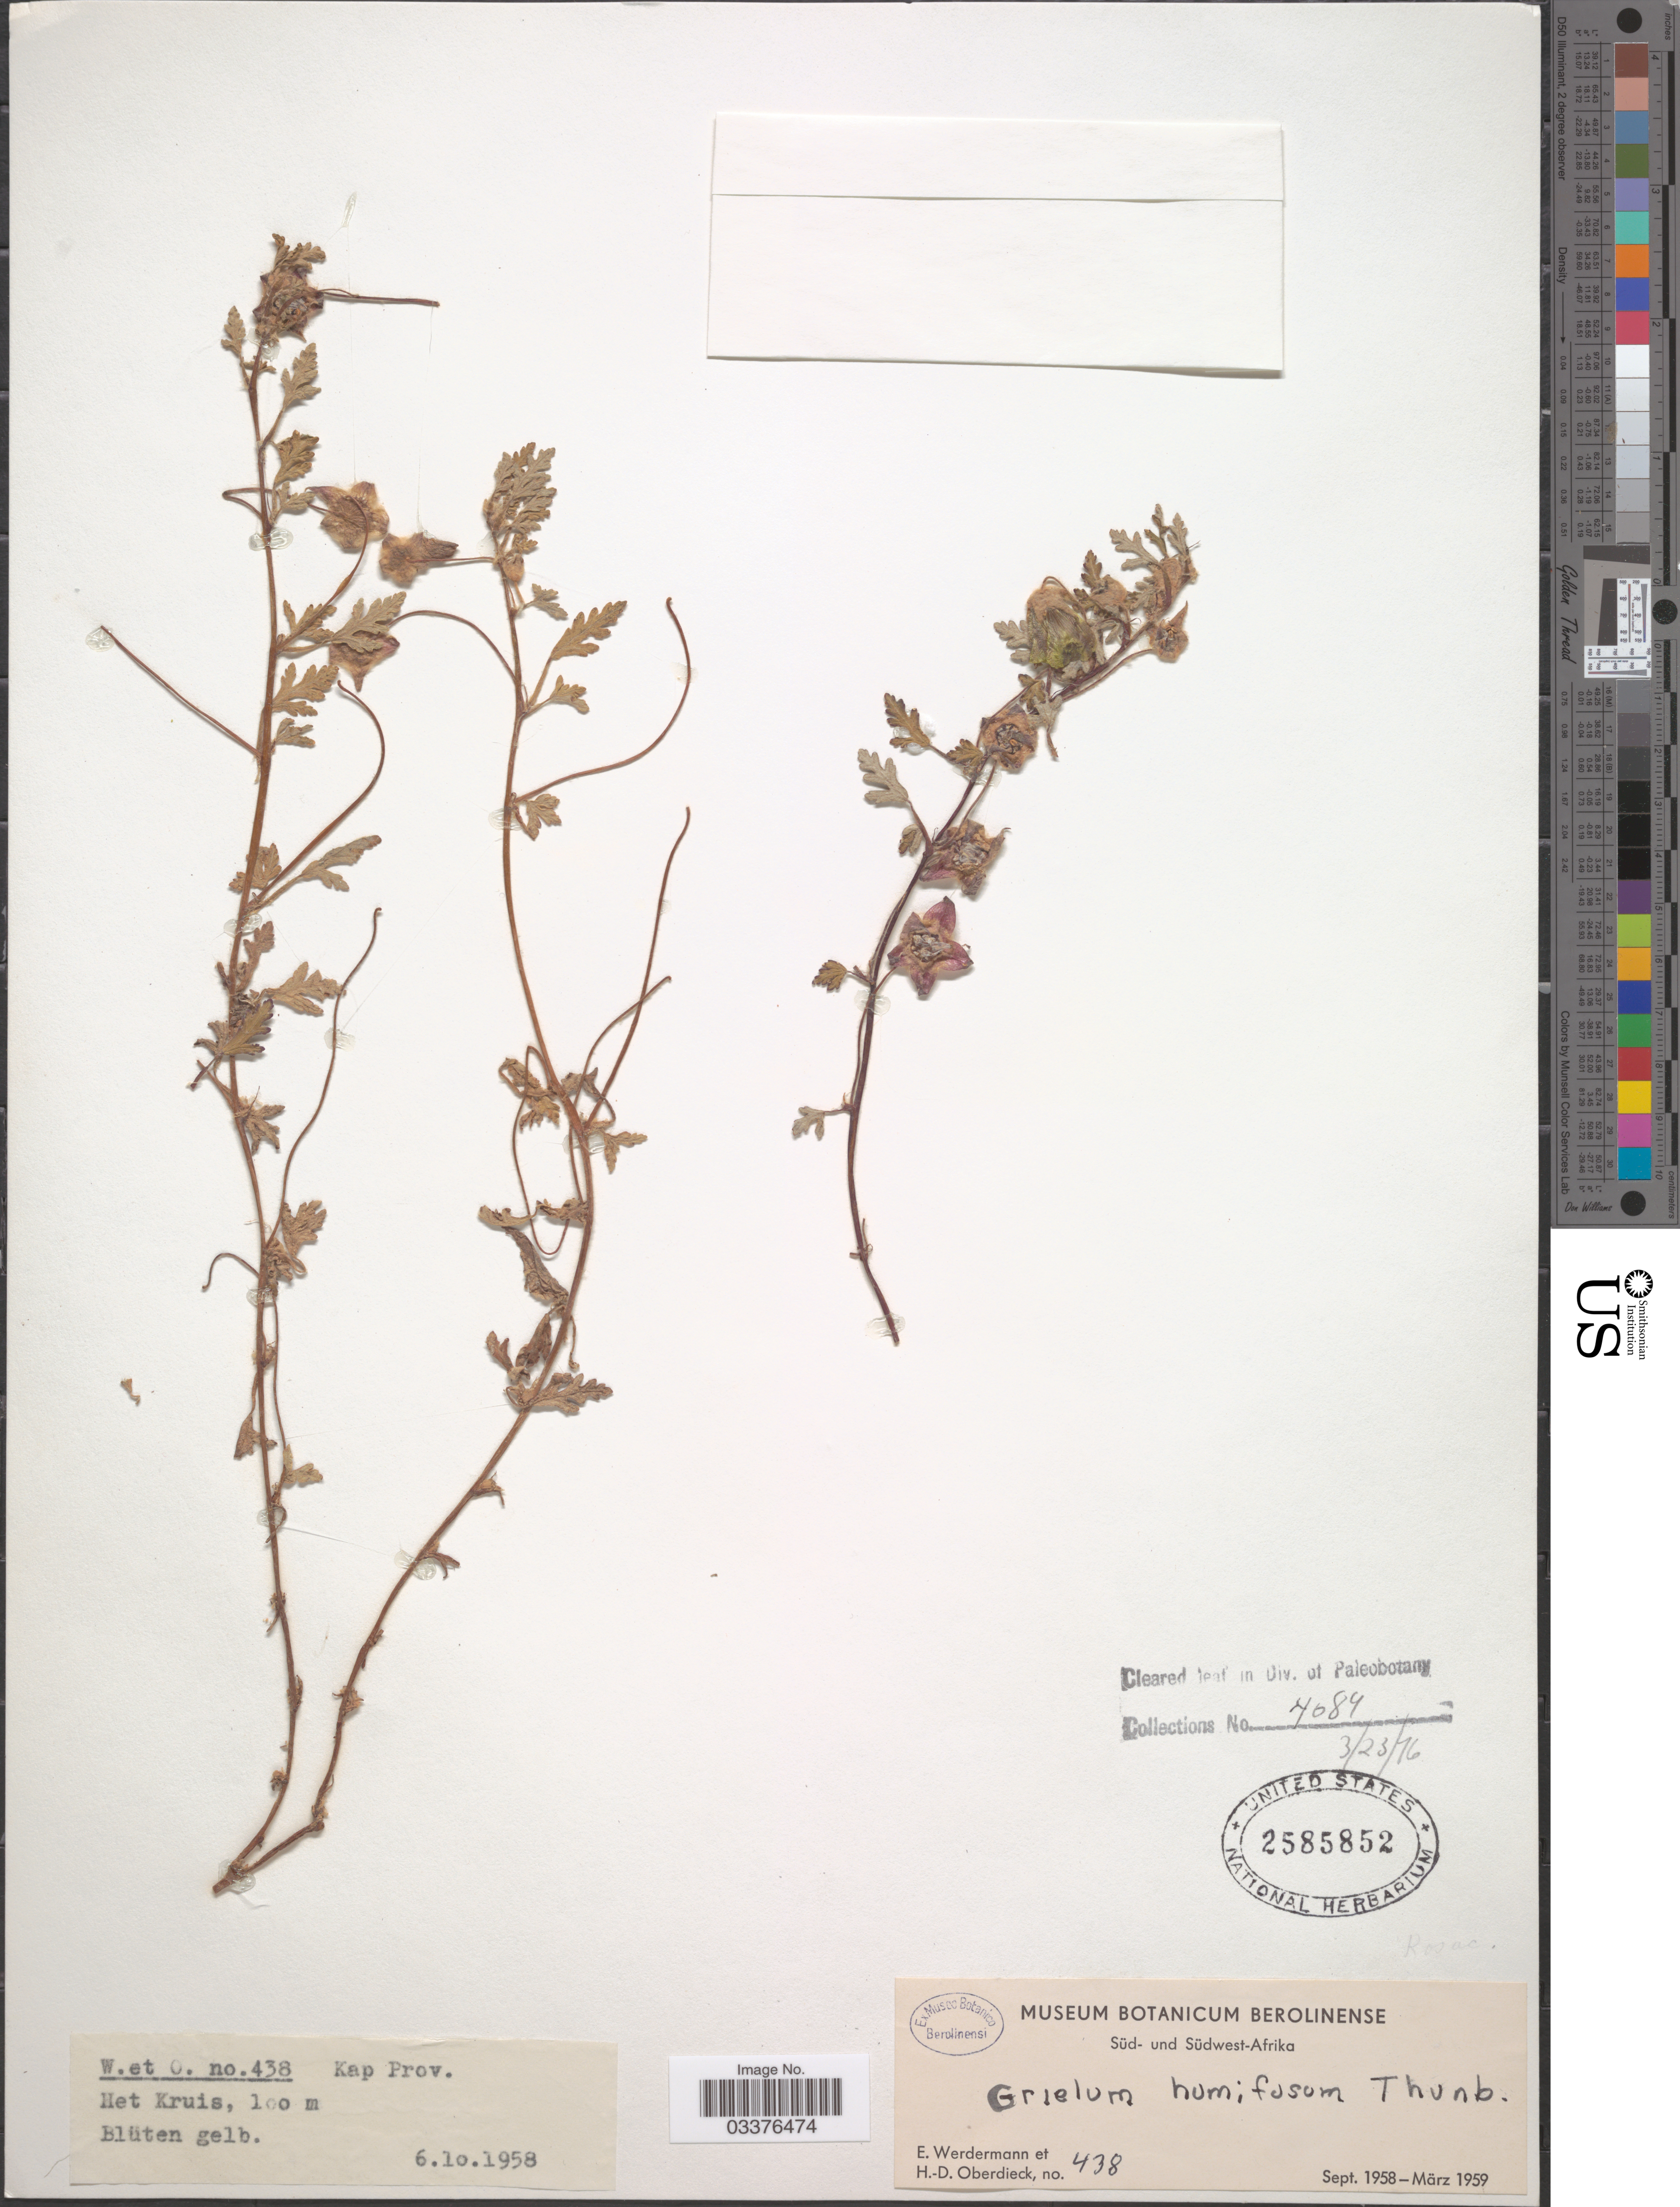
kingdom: Plantae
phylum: Tracheophyta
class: Magnoliopsida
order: Malvales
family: Neuradaceae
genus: Grielum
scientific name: Grielum humifusum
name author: Thunb.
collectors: E. Werdermann & H. Oberdieck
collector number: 438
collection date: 1958-10-06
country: South Africa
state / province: Western Cape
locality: Süd-Afrika. Kap Prov. Het Kruis.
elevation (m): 100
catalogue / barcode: US 2585852